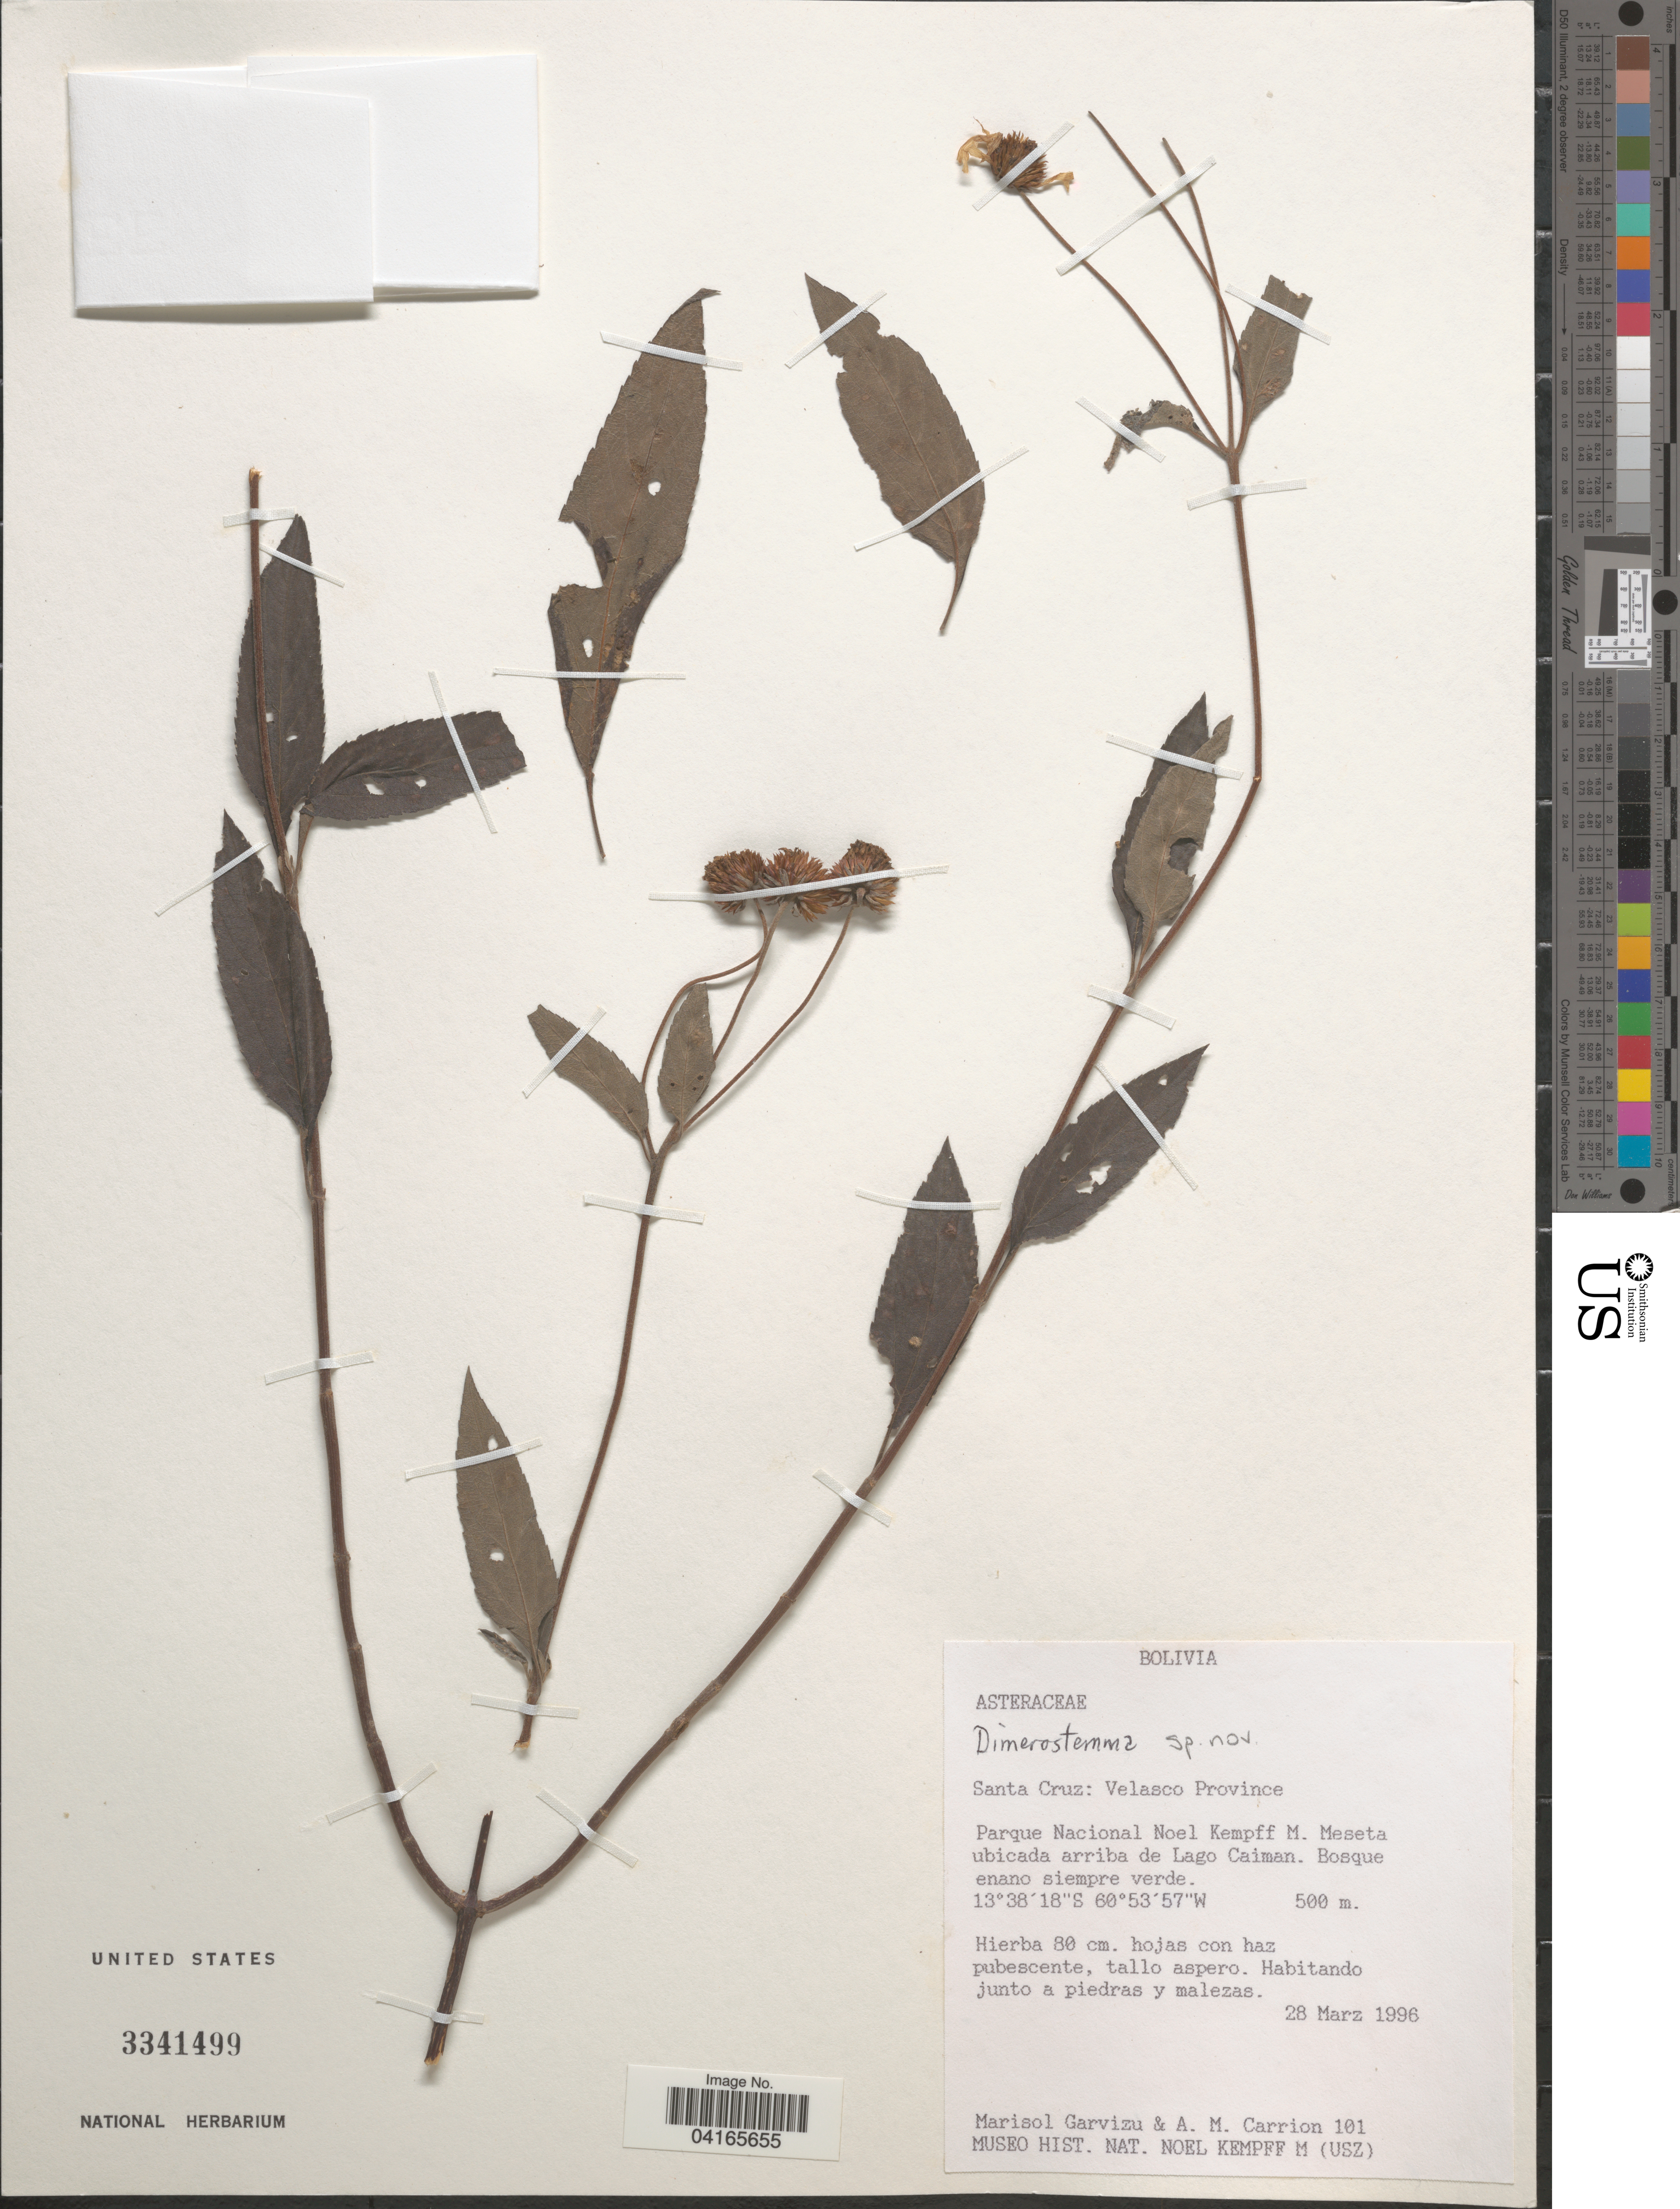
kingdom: Plantae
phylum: Tracheophyta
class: Magnoliopsida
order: Asterales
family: Asteraceae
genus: Dimerostemma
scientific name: Dimerostemma sp.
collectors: M. Garvizu & A. Carrión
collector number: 101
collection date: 1996-03-28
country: Bolivia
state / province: Santa Cruz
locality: Velasco Province. Parque Nacional Noel Kempff M. Meseta ubicada arriba de Lago Caiman.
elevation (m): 500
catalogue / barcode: US 3341499